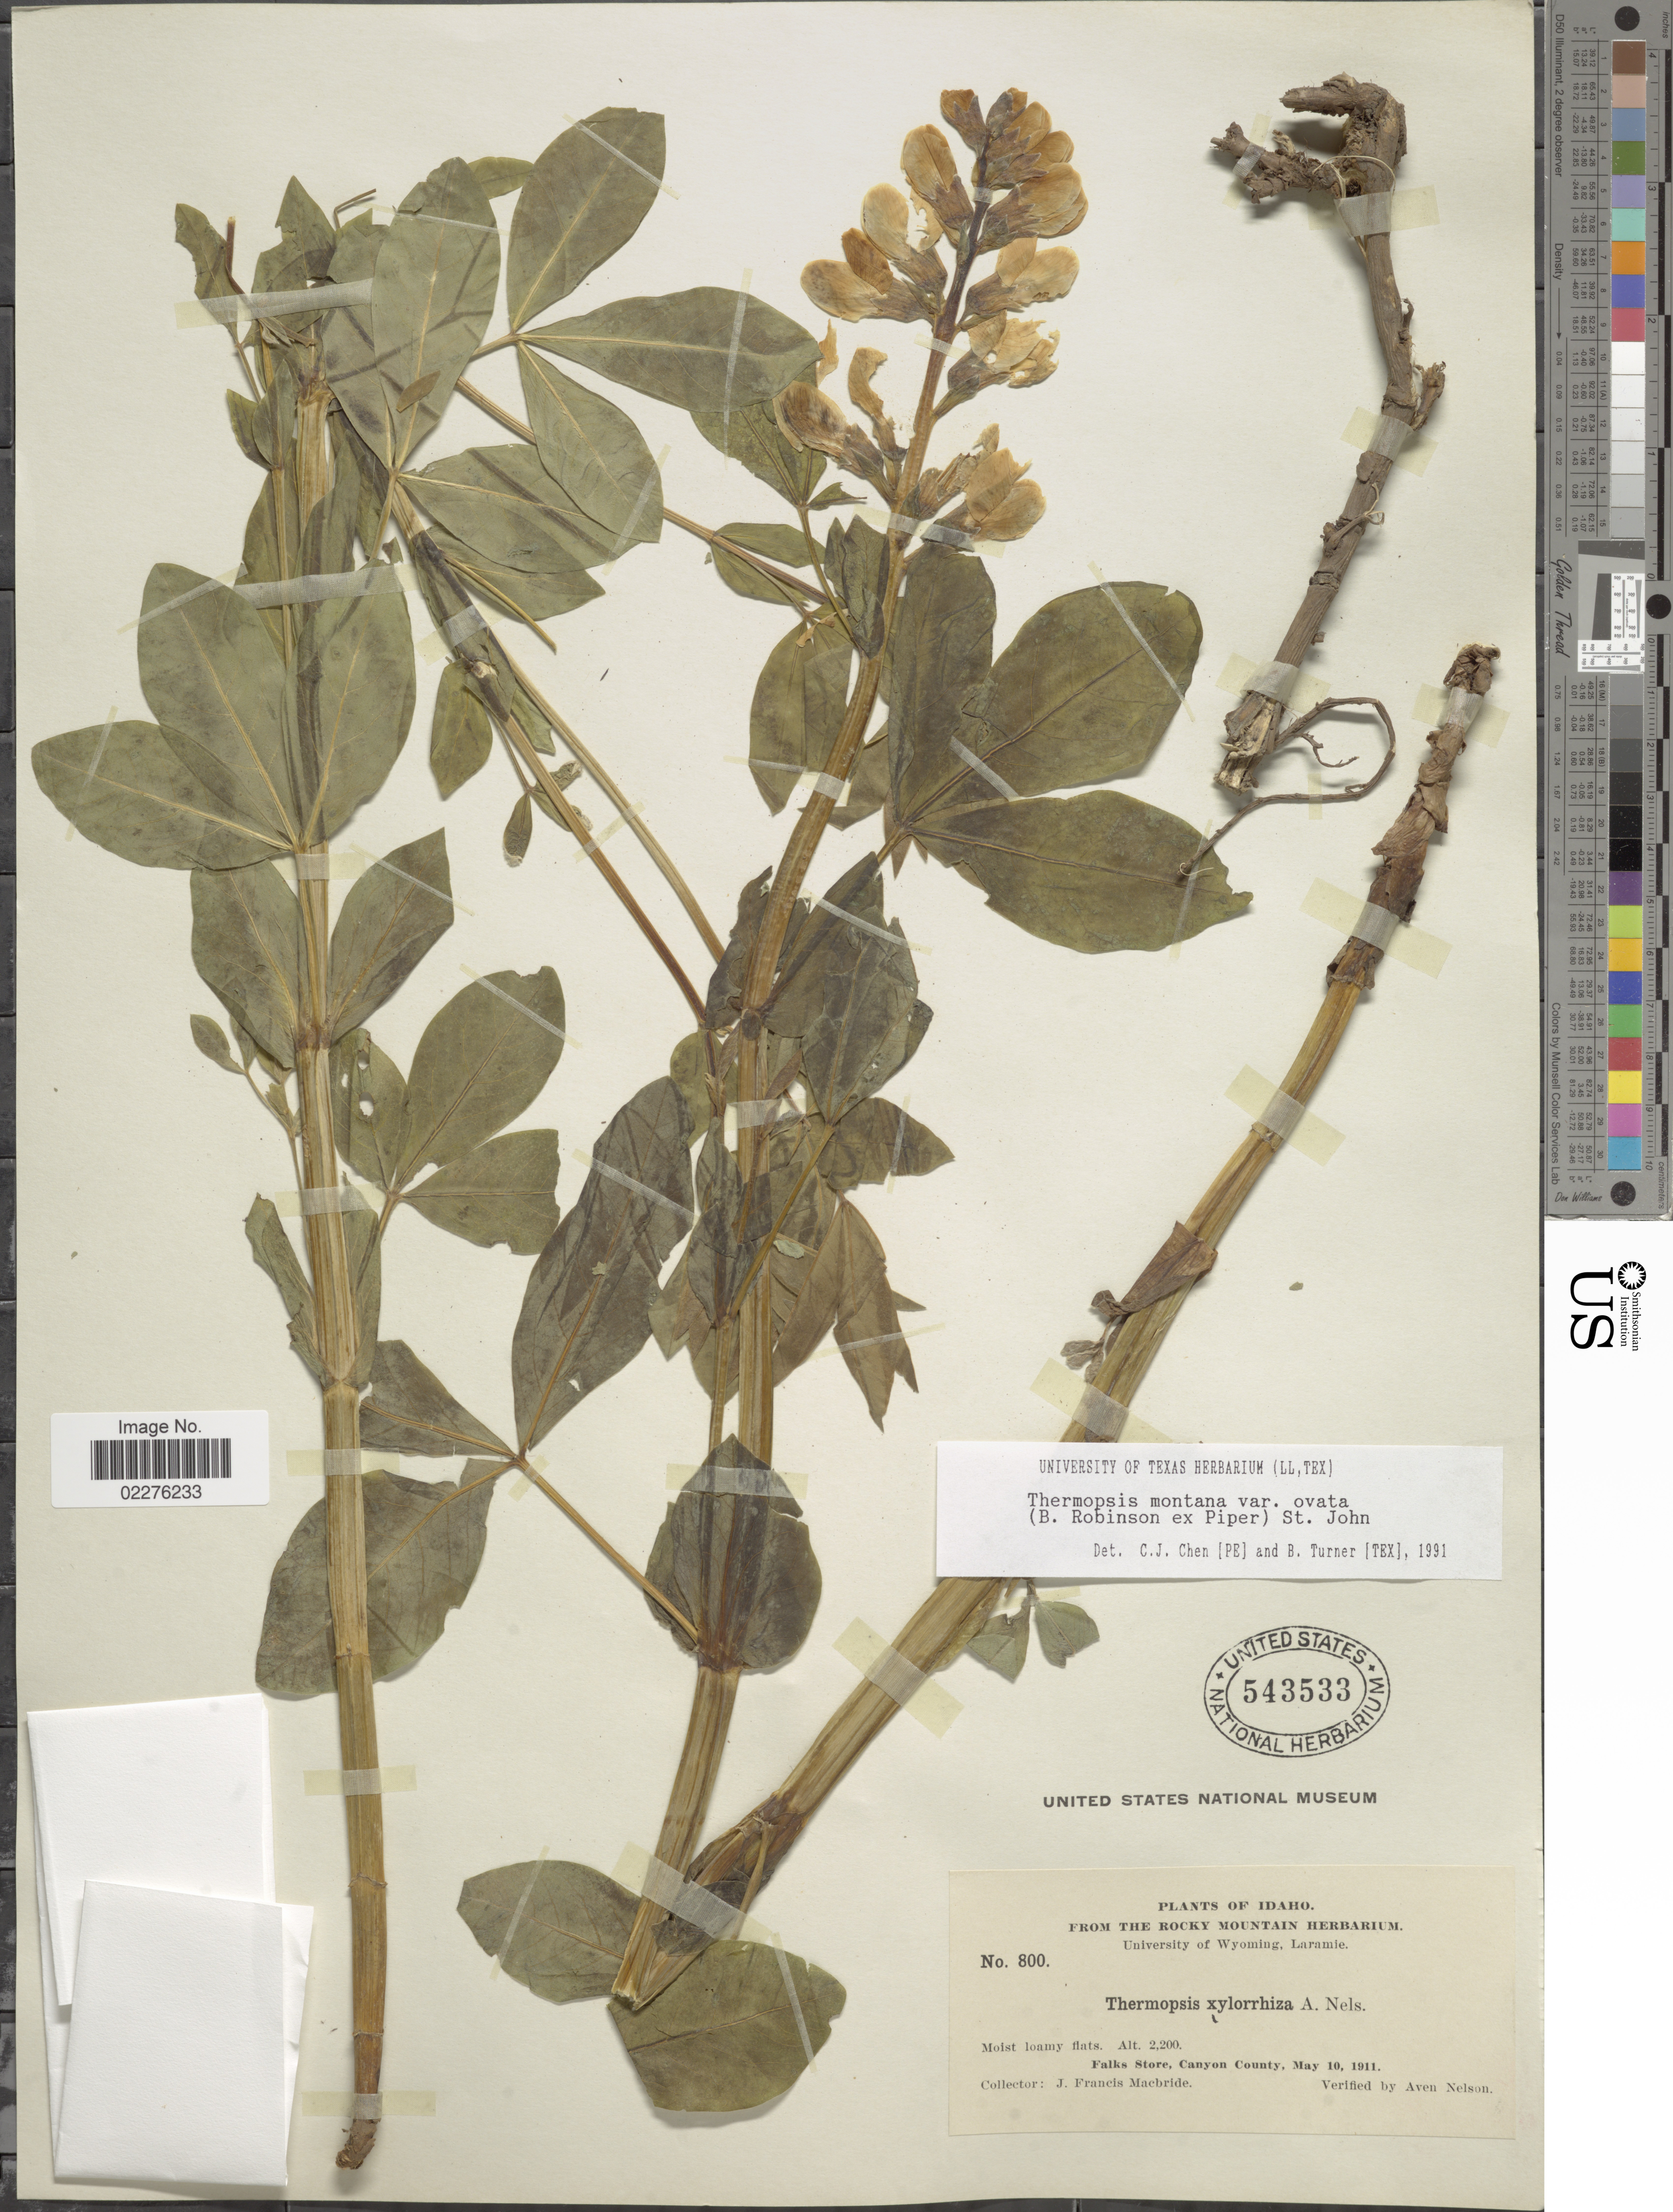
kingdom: Plantae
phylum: Tracheophyta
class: Magnoliopsida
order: Fabales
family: Fabaceae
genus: Thermopsis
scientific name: Thermopsis montana var. ovata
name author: (B.L. Rob. ex Piper) H. St. John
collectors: J. F. Macbride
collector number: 800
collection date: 1911-05-10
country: United States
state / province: Idaho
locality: Moist loamy flats. Falks Store, Canyon County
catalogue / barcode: US 543533